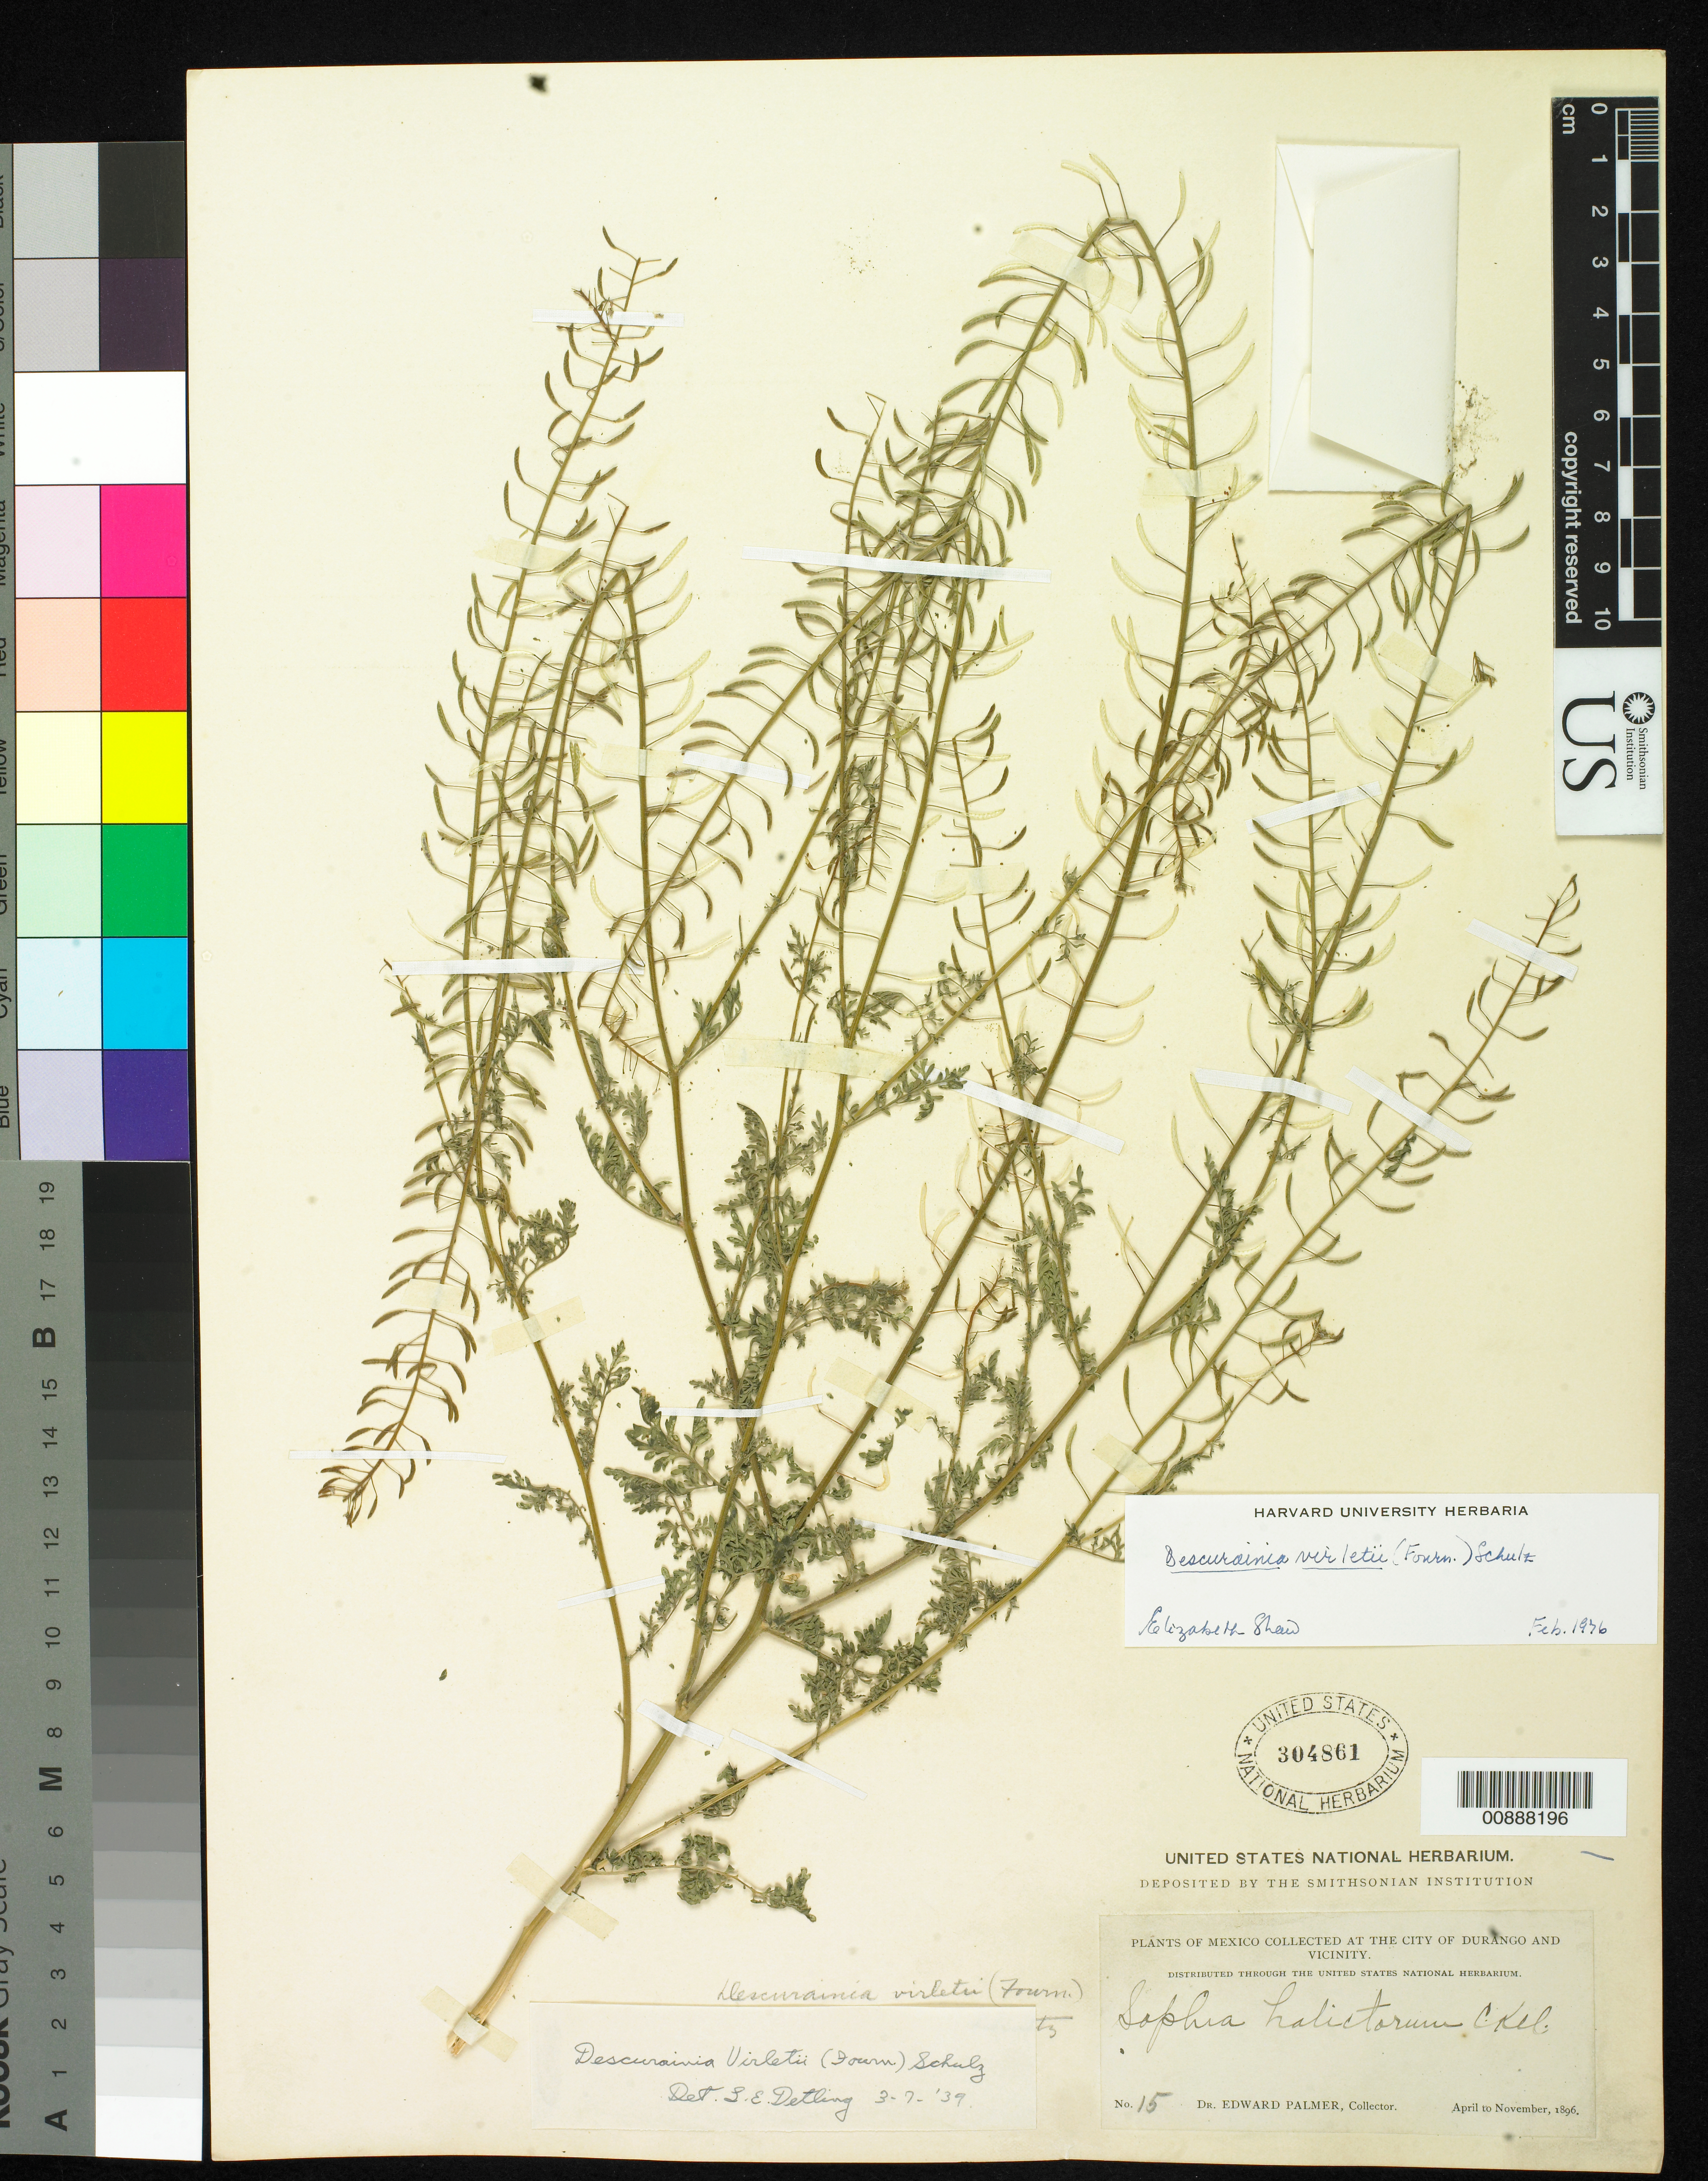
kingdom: Plantae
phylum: Tracheophyta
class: Magnoliopsida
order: Brassicales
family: Brassicaceae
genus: Descurainia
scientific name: Descurainia virletii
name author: (E. Fourn.) O.E. Schulz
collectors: E. Palmer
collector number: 15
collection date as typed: Apr 1896 to -- Nov 1896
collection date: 1896-04/1896-11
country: Mexico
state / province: Durango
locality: City of Durango and vicinity.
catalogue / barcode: US 304861